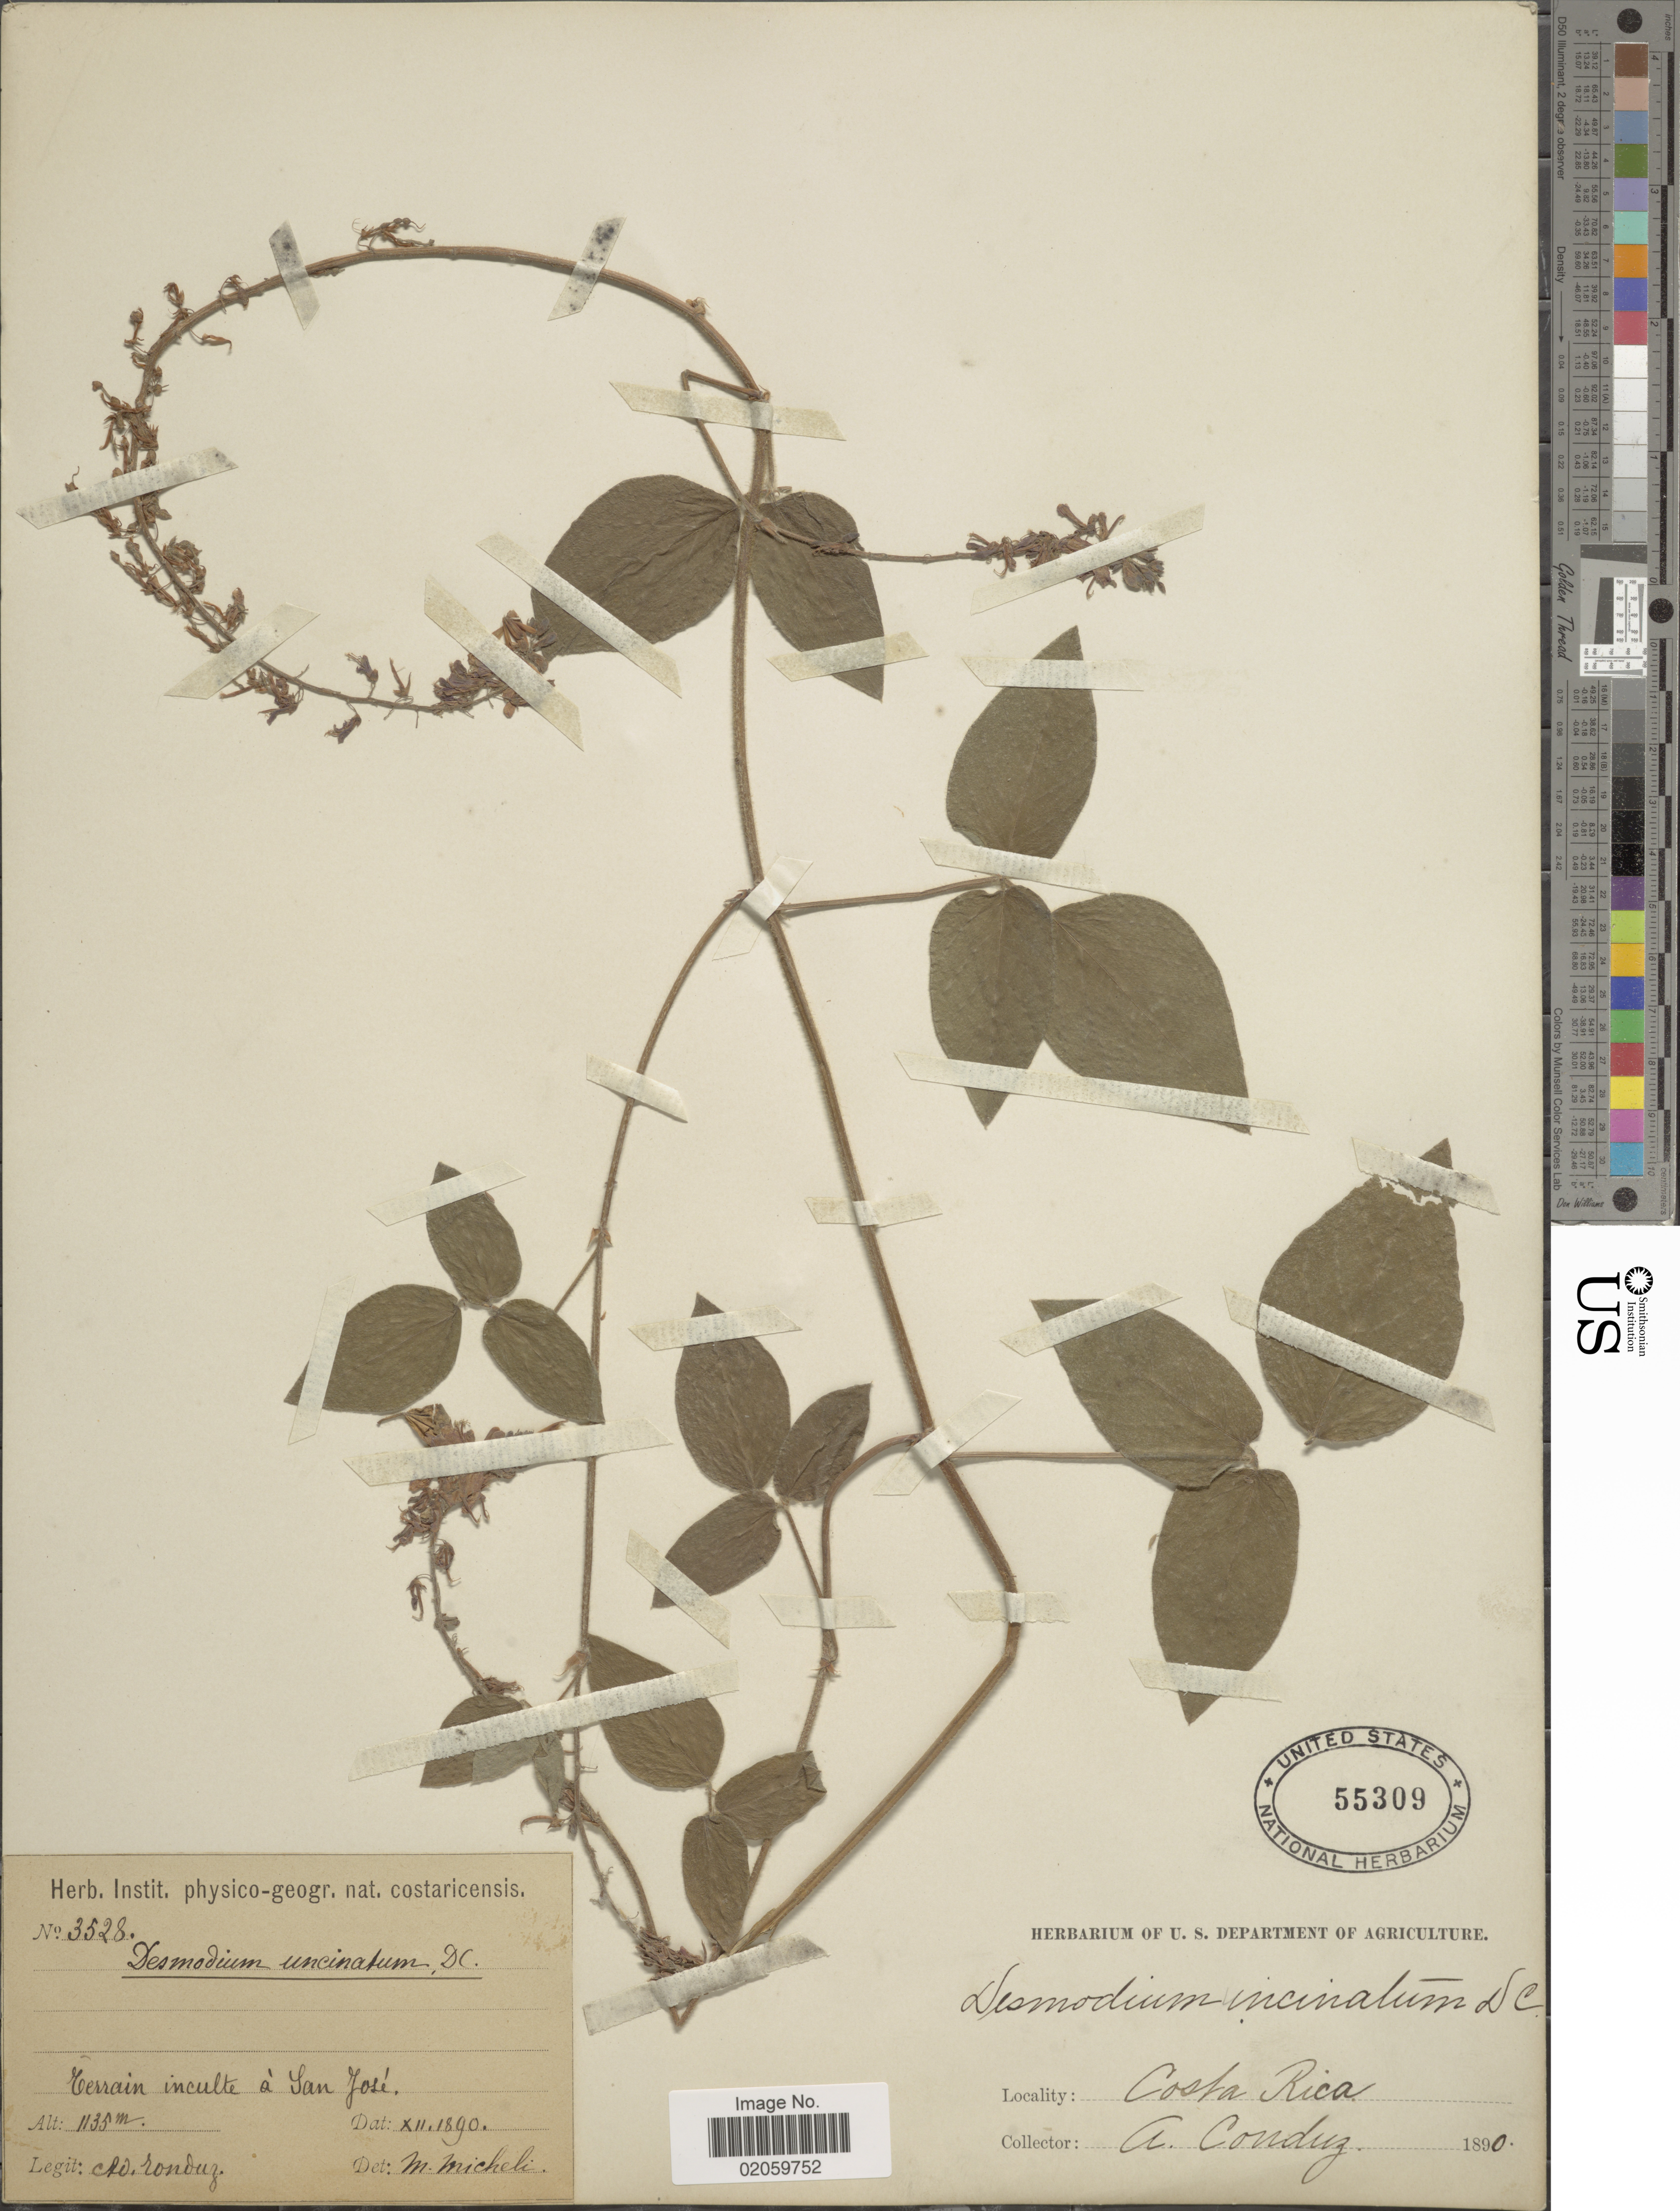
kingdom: Plantae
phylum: Tracheophyta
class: Magnoliopsida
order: Fabales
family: Fabaceae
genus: Desmodium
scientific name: Desmodium intortum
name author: (Mill.) Urb.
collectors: A. Tonduz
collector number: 3528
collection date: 1890-12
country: Costa Rica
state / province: San José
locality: Terrain inculte a San Jose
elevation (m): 1135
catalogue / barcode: US 55309